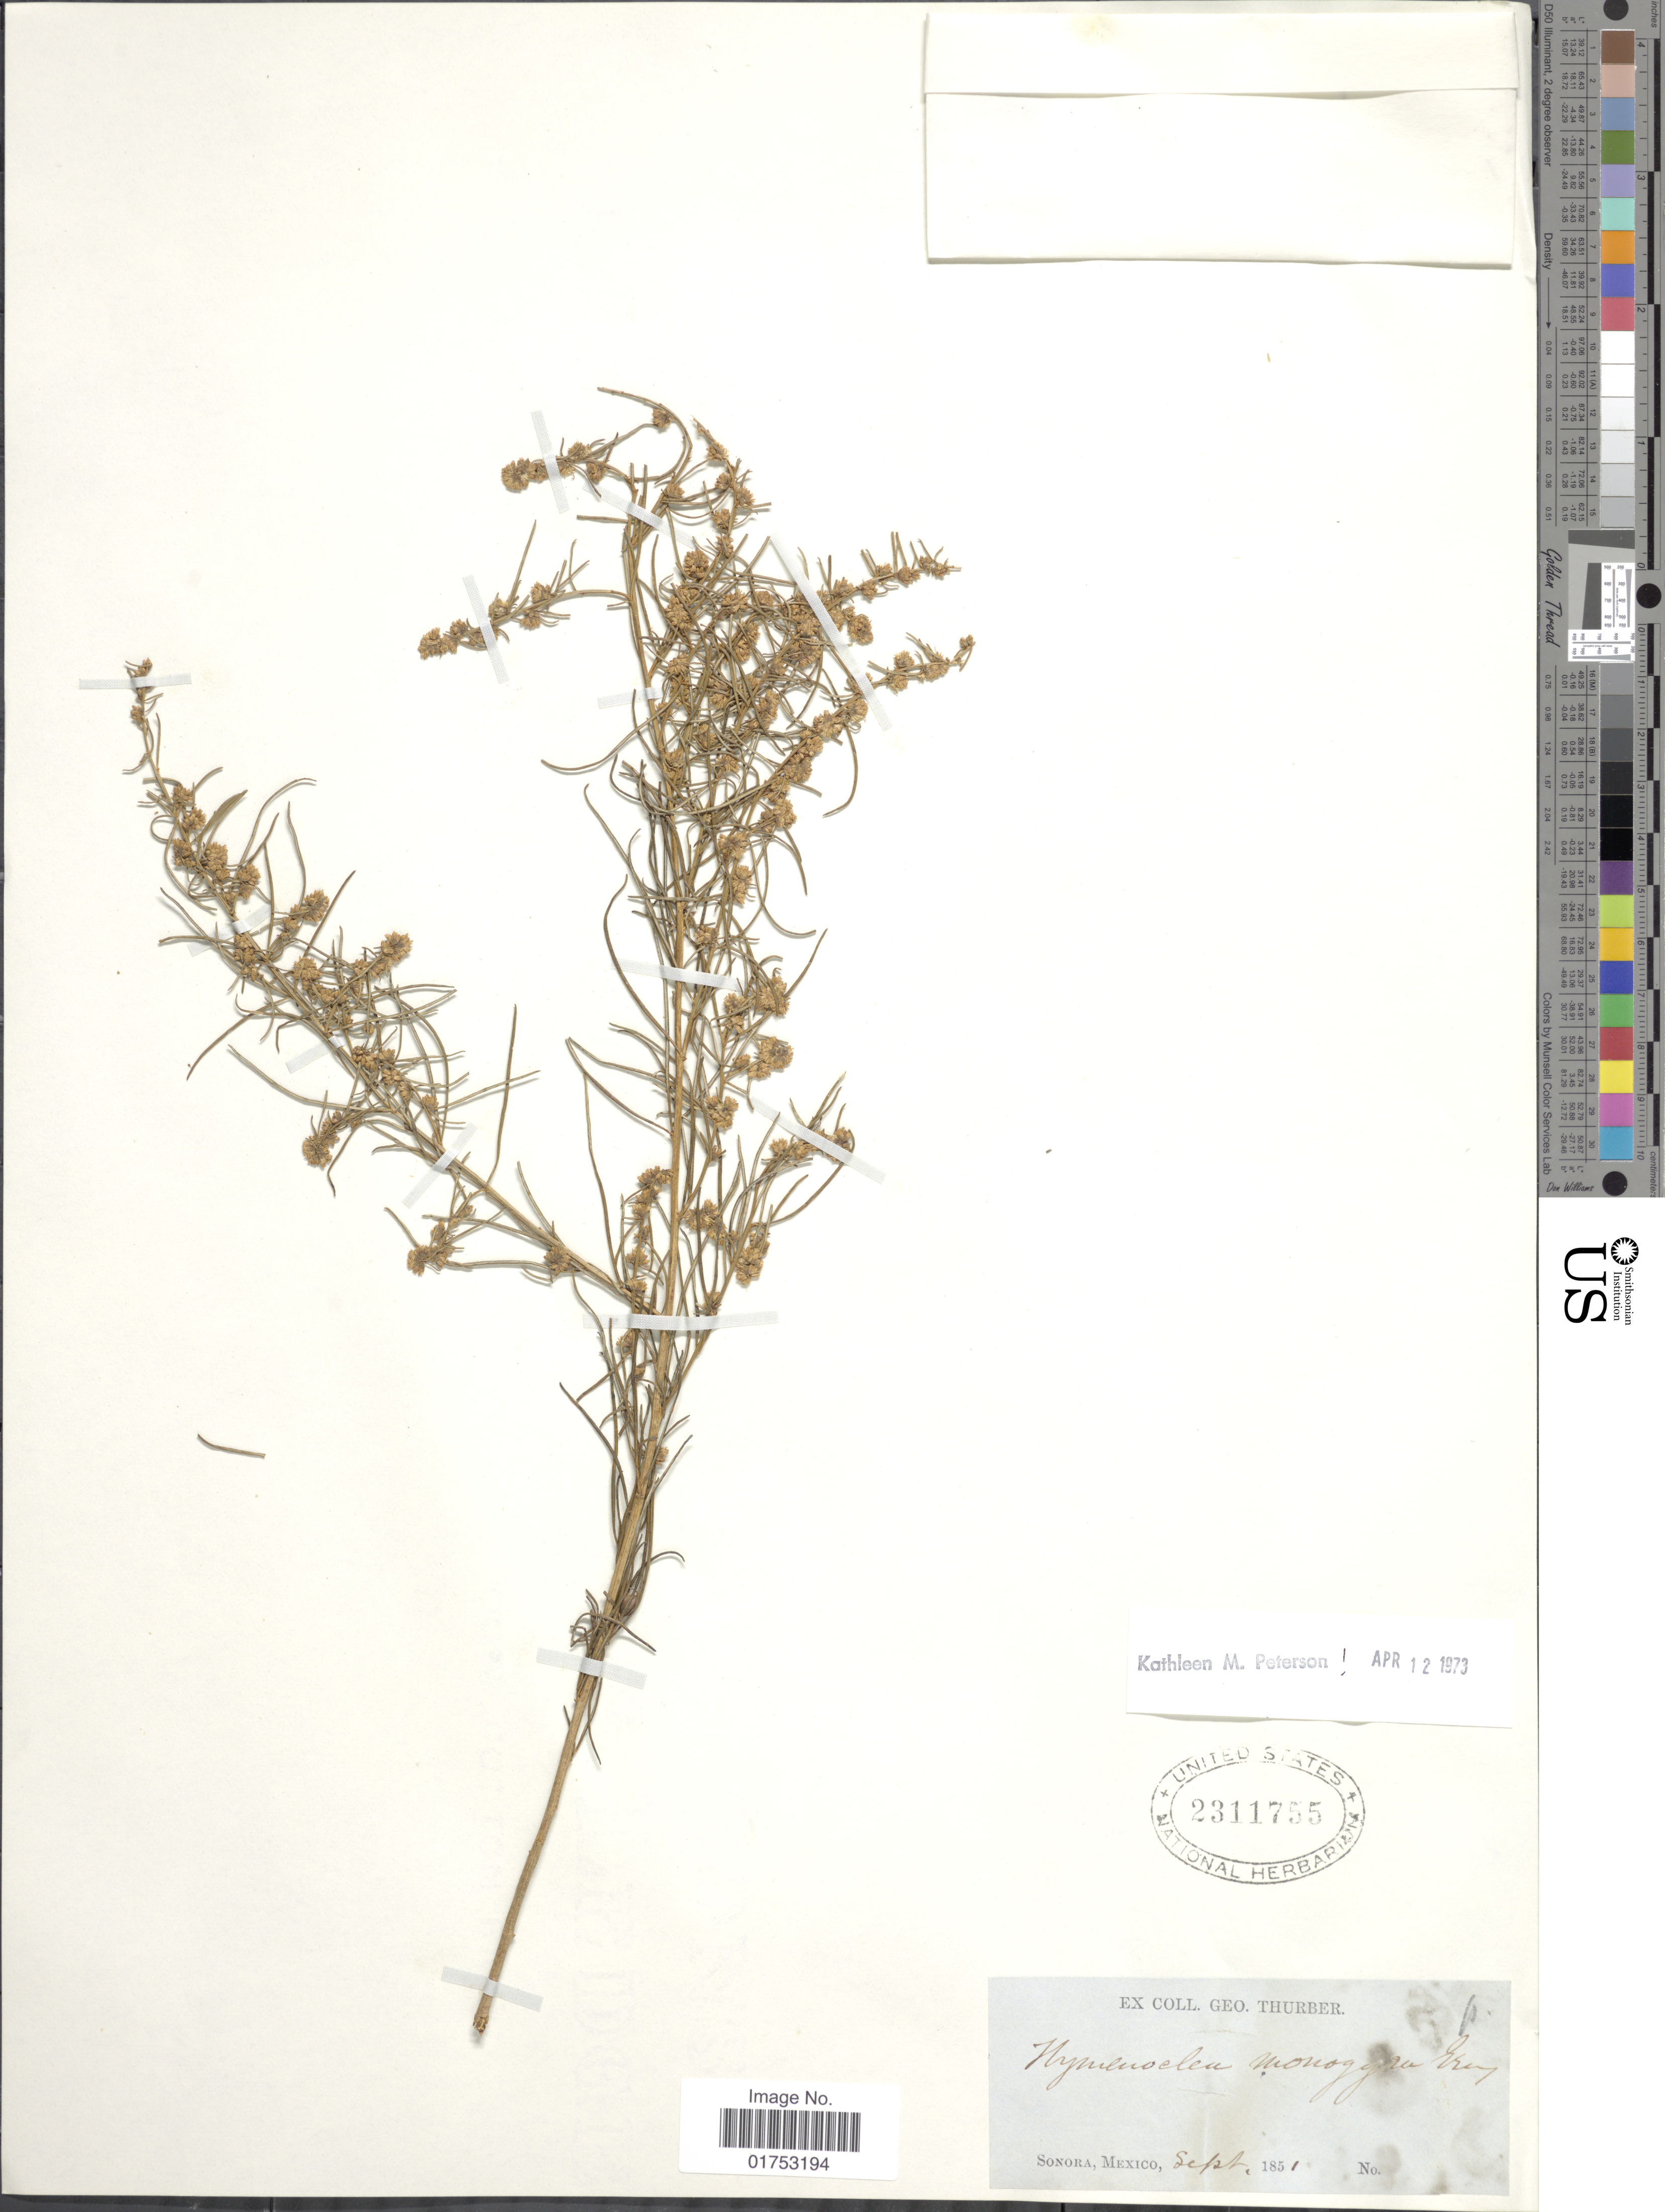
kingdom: Plantae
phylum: Tracheophyta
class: Magnoliopsida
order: Asterales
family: Asteraceae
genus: Hymenoclea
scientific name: Hymenoclea monogyra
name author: Torr. & A. Gray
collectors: ex coll. Geo. Thurber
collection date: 1851-09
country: Mexico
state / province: Sonora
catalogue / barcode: US 2311755